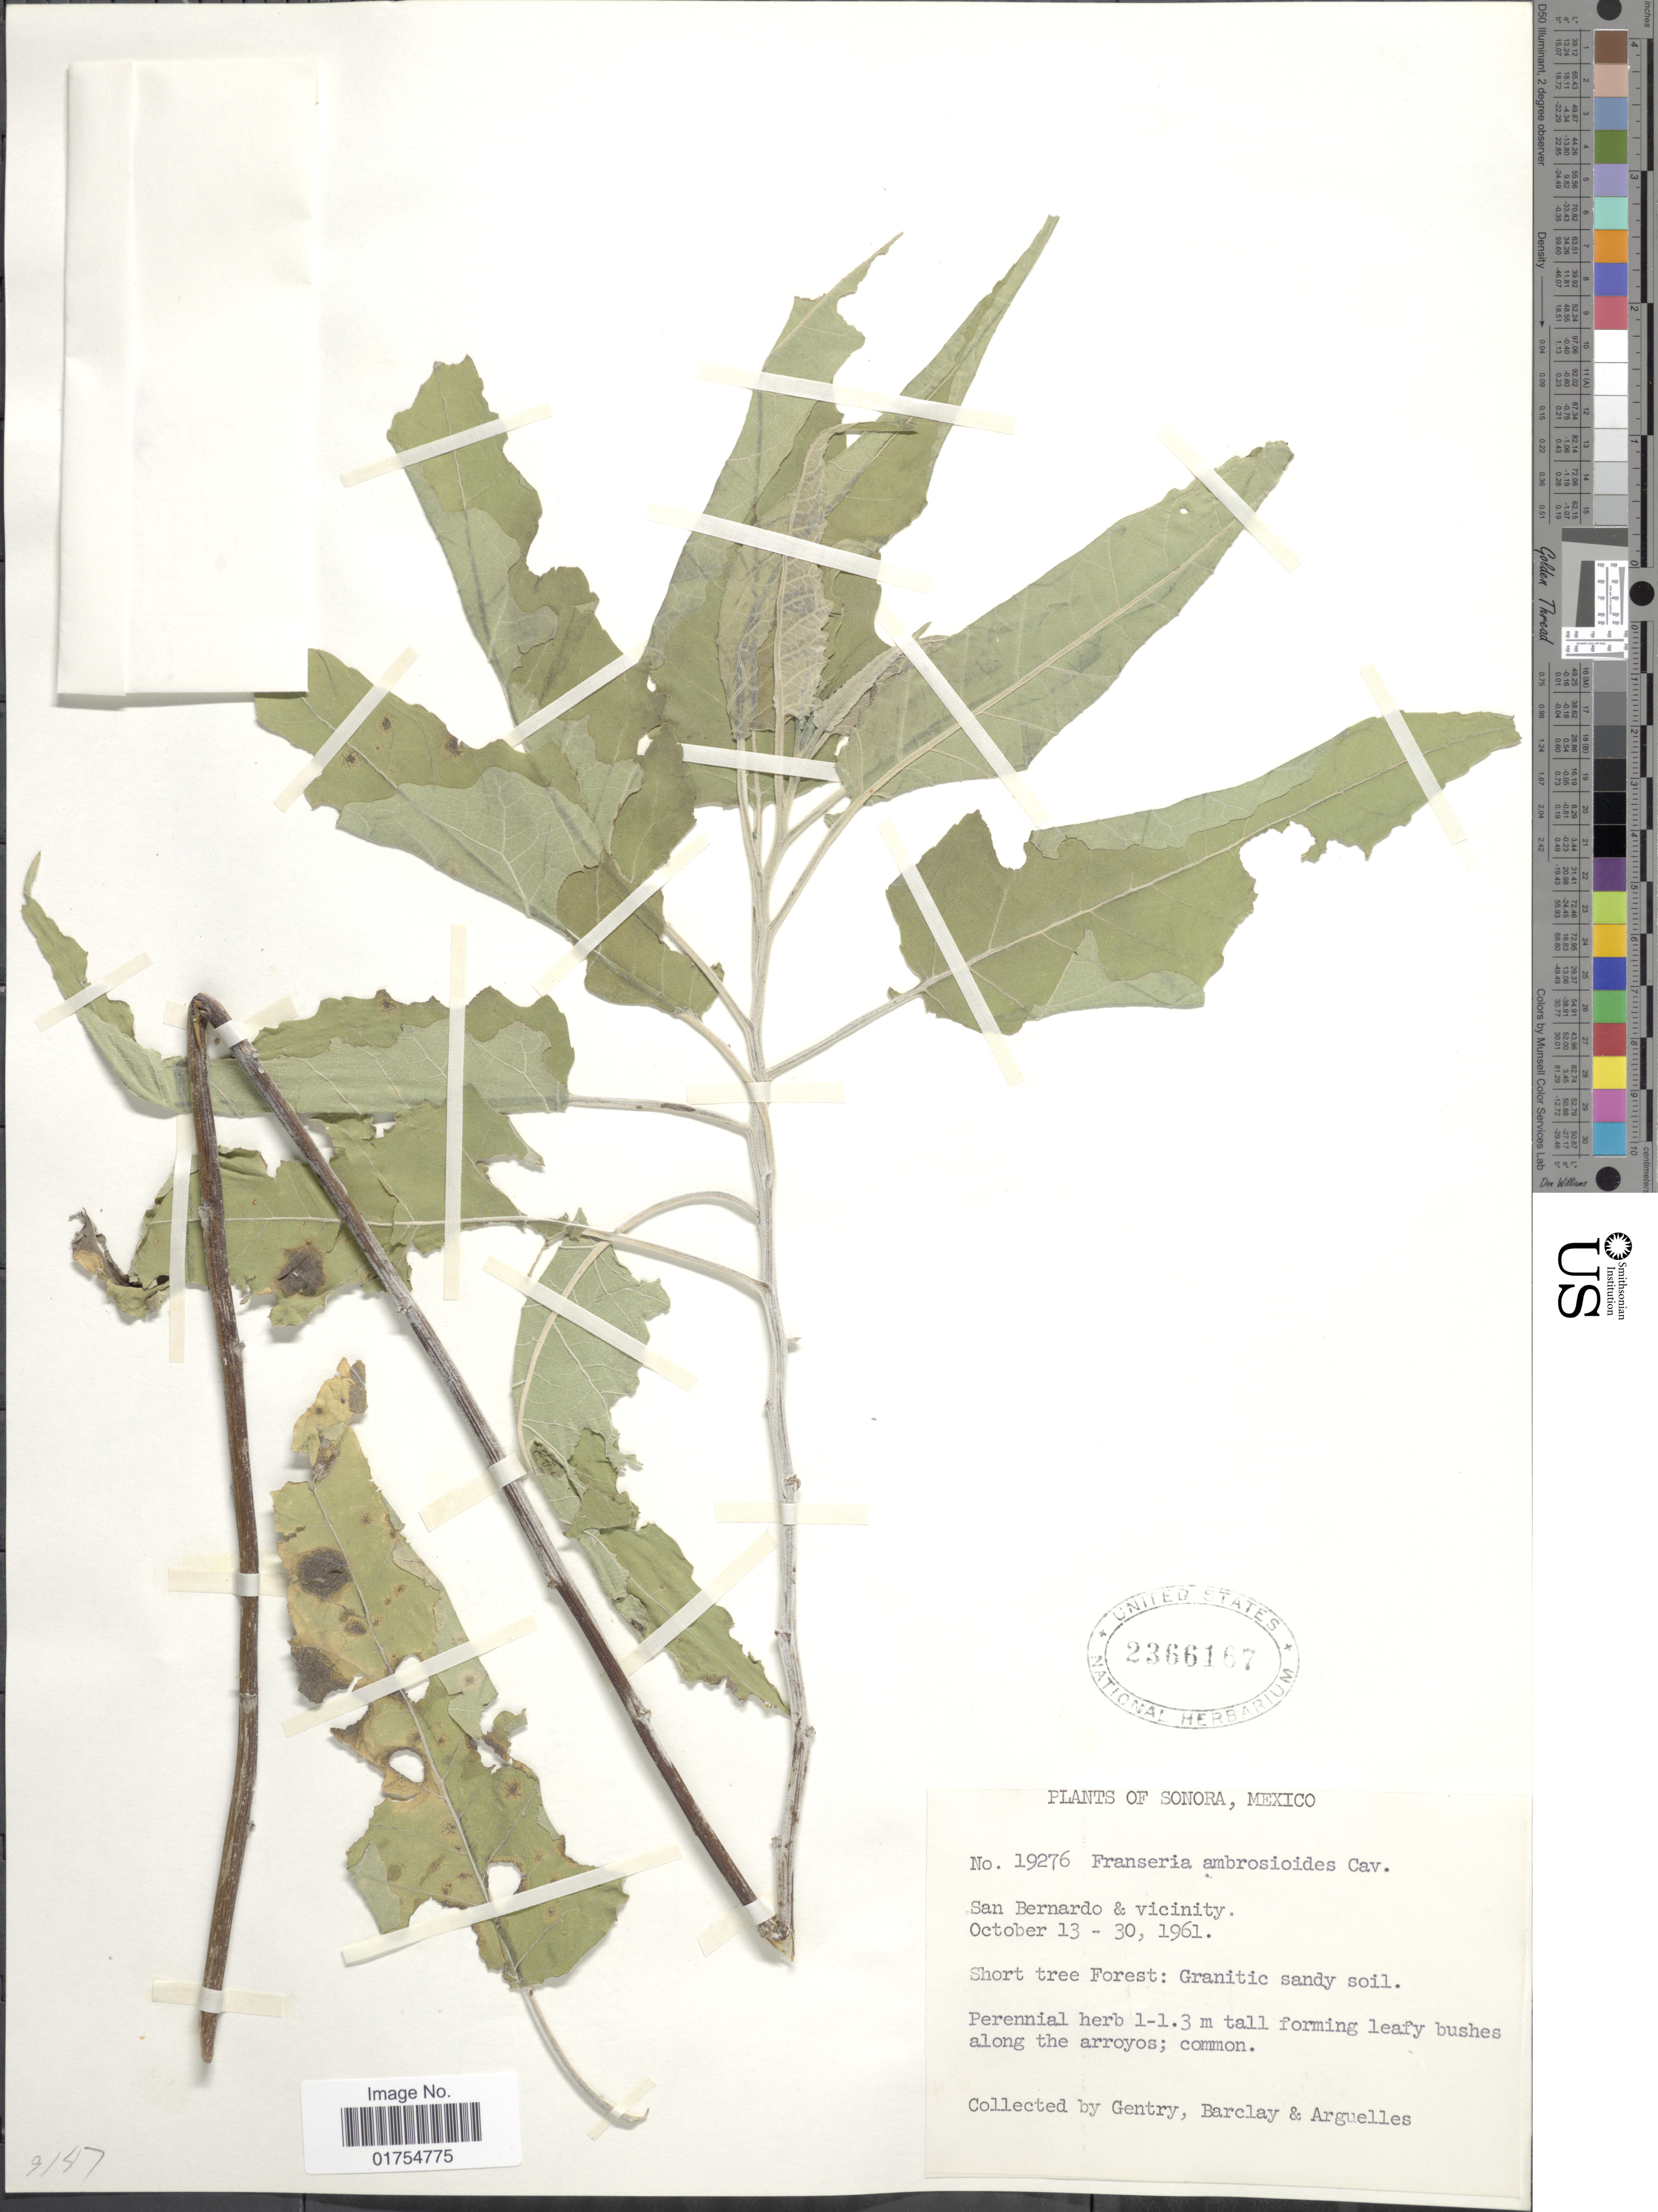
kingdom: Plantae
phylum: Tracheophyta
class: Magnoliopsida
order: Asterales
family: Asteraceae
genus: Franseria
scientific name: Franseria ambrosioides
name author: Cav.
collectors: Gentry, --, -- Barclay & Arguelles, --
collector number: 19276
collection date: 1961-10-13/1961-10-30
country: Mexico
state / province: Sonora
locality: San Bernardino & vicinity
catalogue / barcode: US 2366167